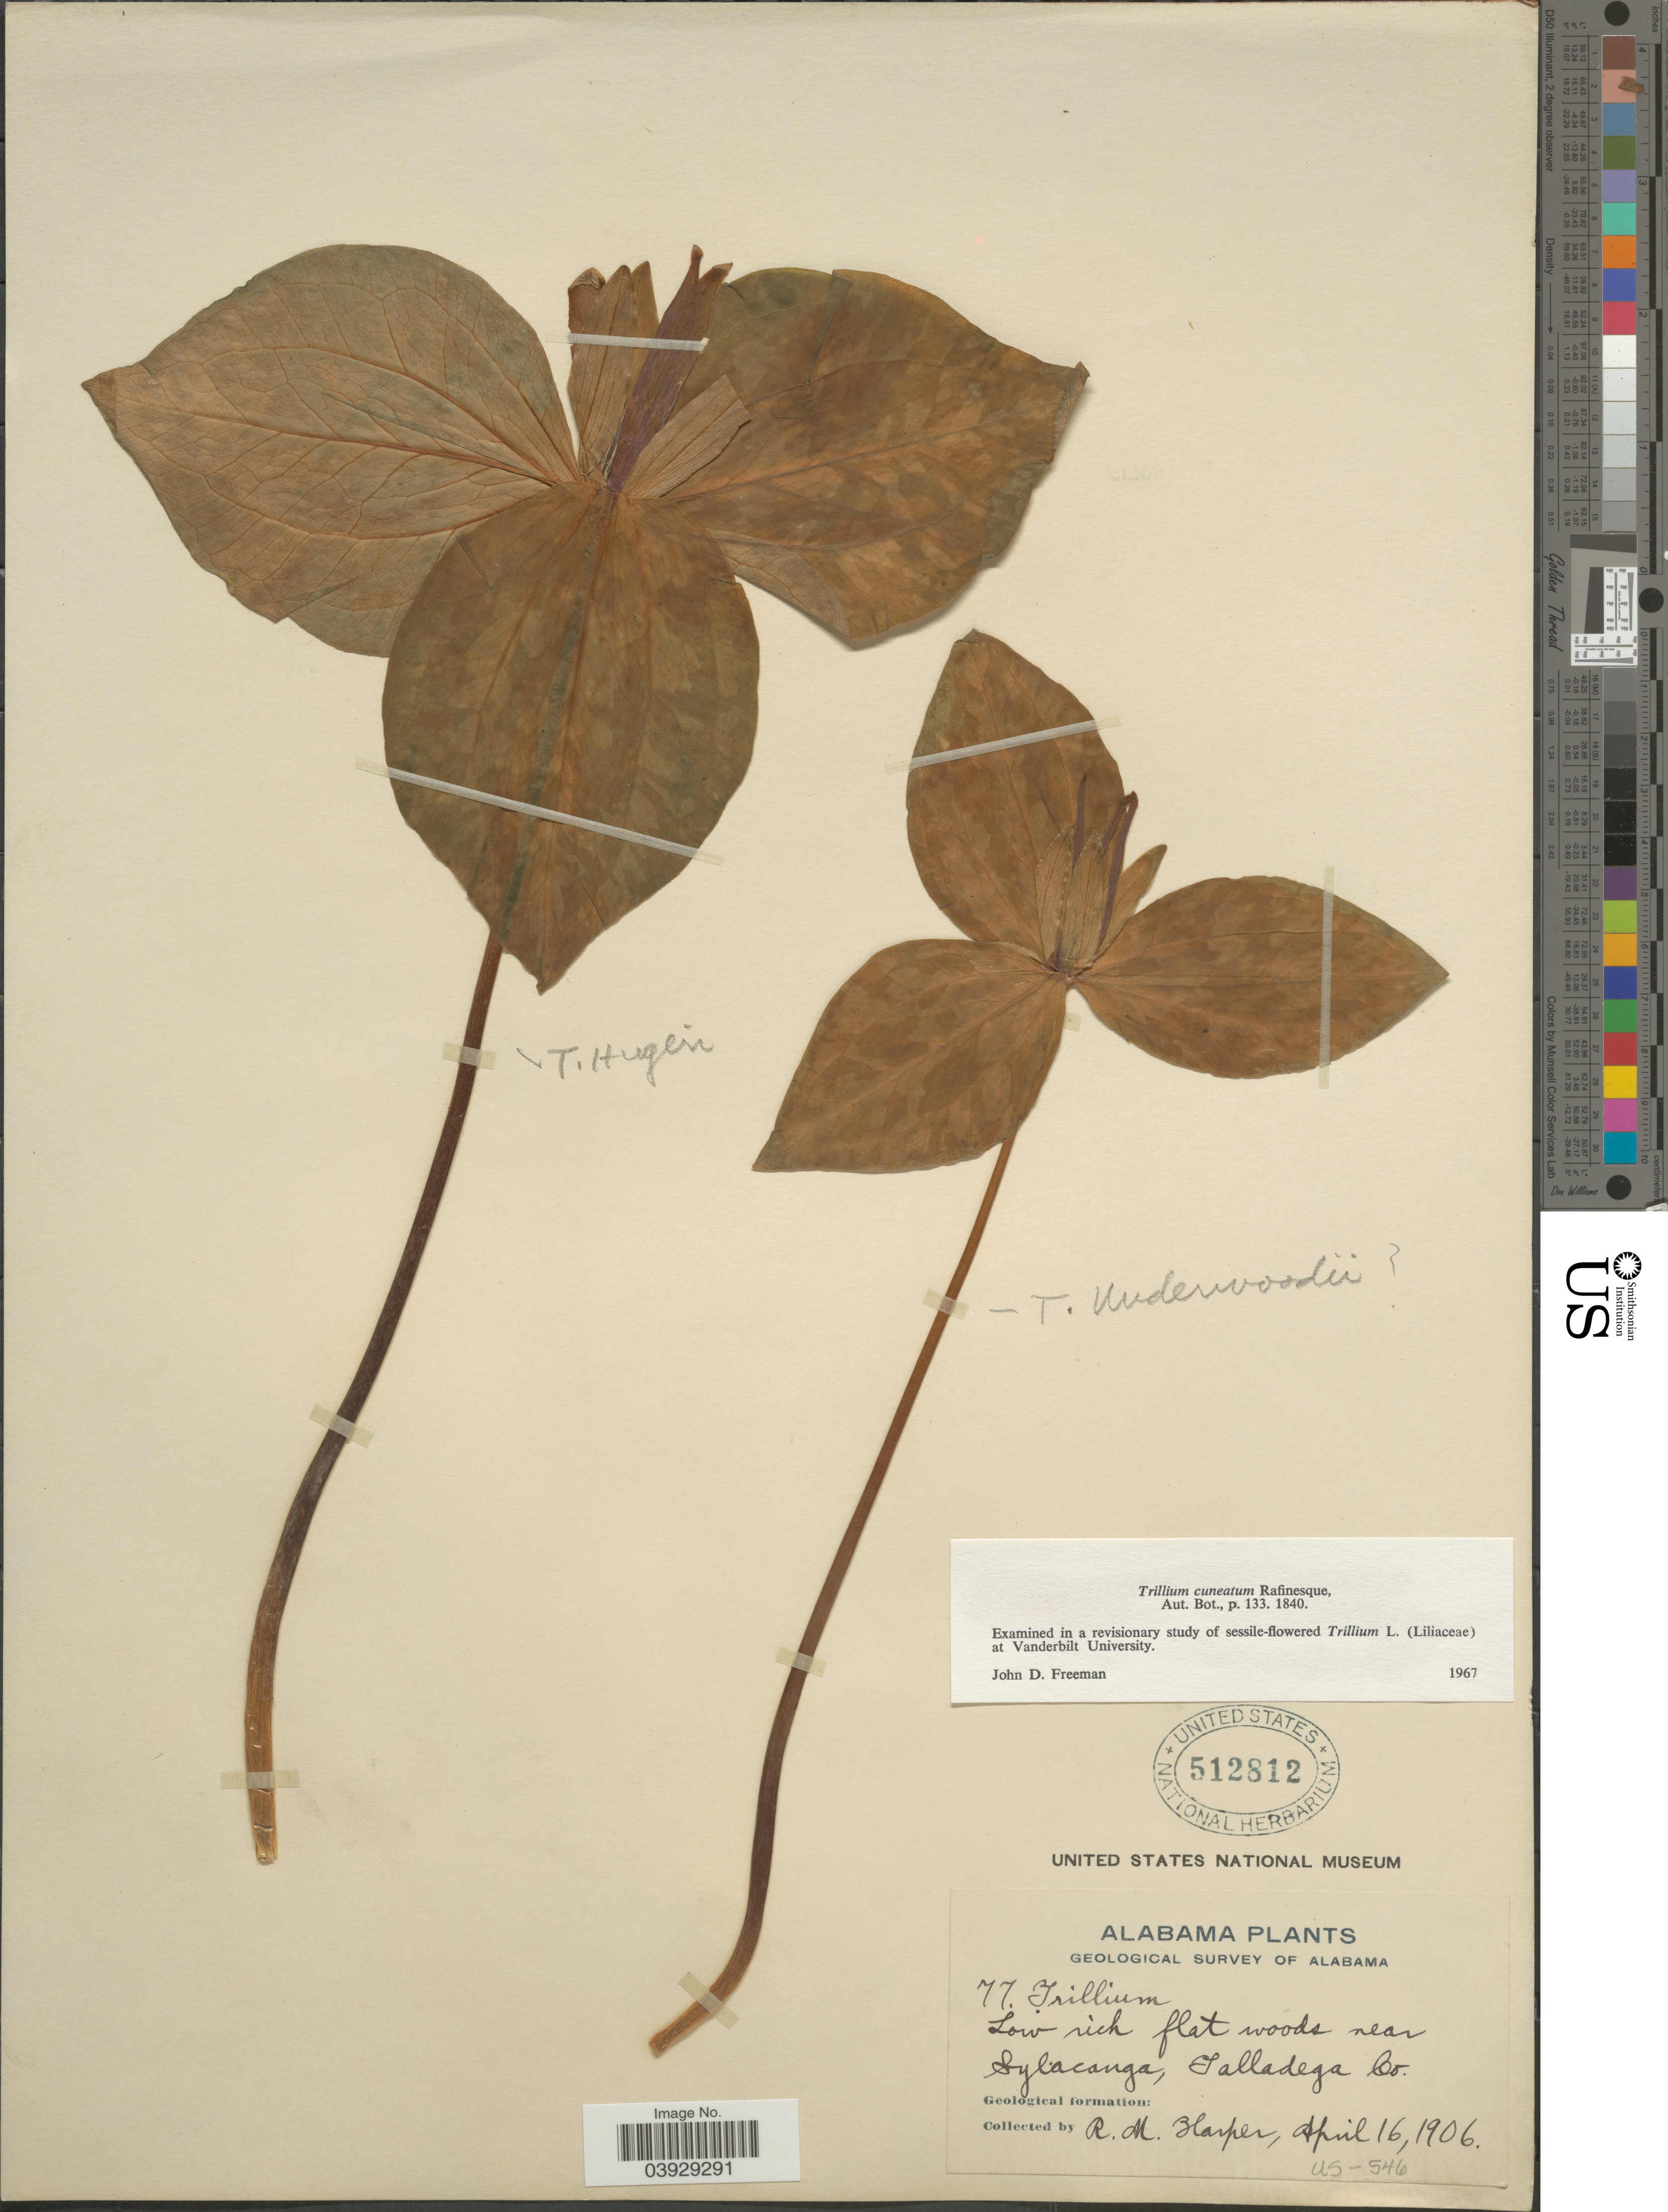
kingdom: Plantae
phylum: Tracheophyta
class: Liliopsida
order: Liliales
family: Melanthiaceae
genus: Trillium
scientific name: Trillium cuneatum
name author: Raf.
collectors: R. Harper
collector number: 77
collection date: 1906-04-16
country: United States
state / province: Alabama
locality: Low rich flat woods near Sylacanga, Talladega Co.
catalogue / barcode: US 512812